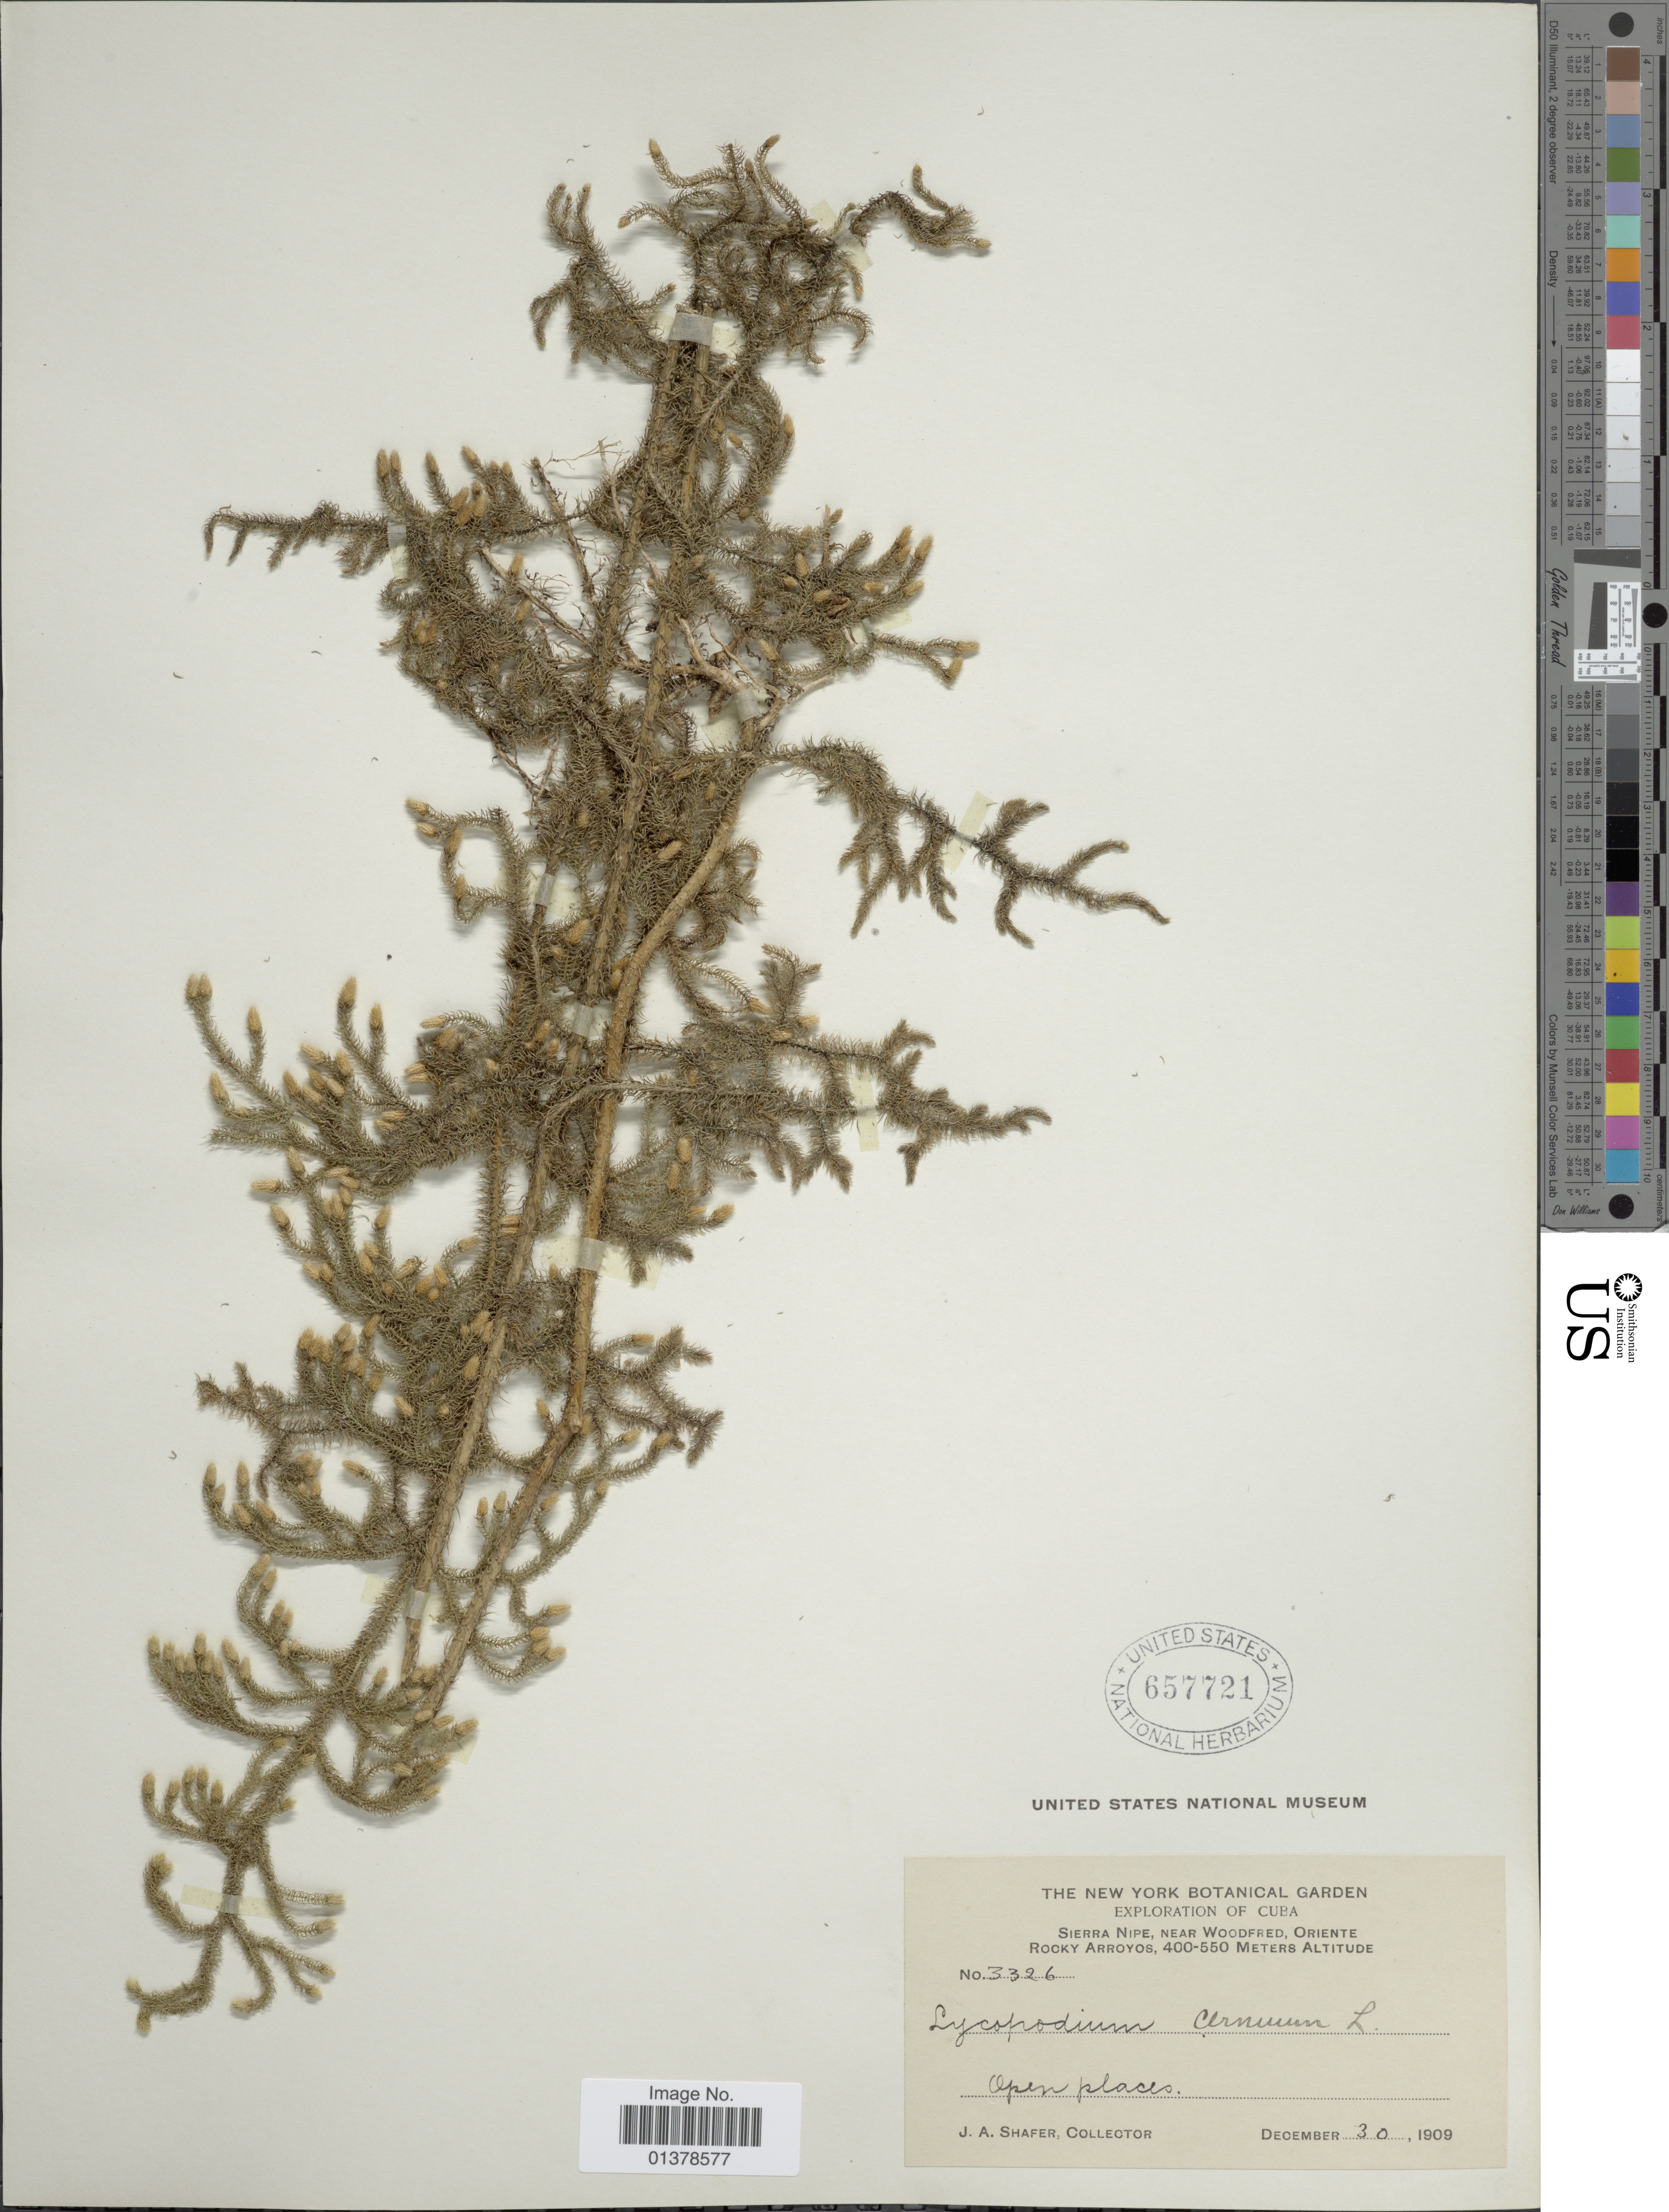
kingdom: Plantae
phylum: Tracheophyta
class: Lycopodiopsida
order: Lycopodiales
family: Lycopodiaceae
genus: Palhinhaea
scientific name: Palhinhaea cernua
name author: (L.) Vasc. & Franco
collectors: J. A. Shafer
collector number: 3326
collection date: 1909-12-30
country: Cuba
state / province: Oriente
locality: Sierra Nipe, near Woodfred, Rocky Arroyos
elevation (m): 400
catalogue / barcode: US 657721